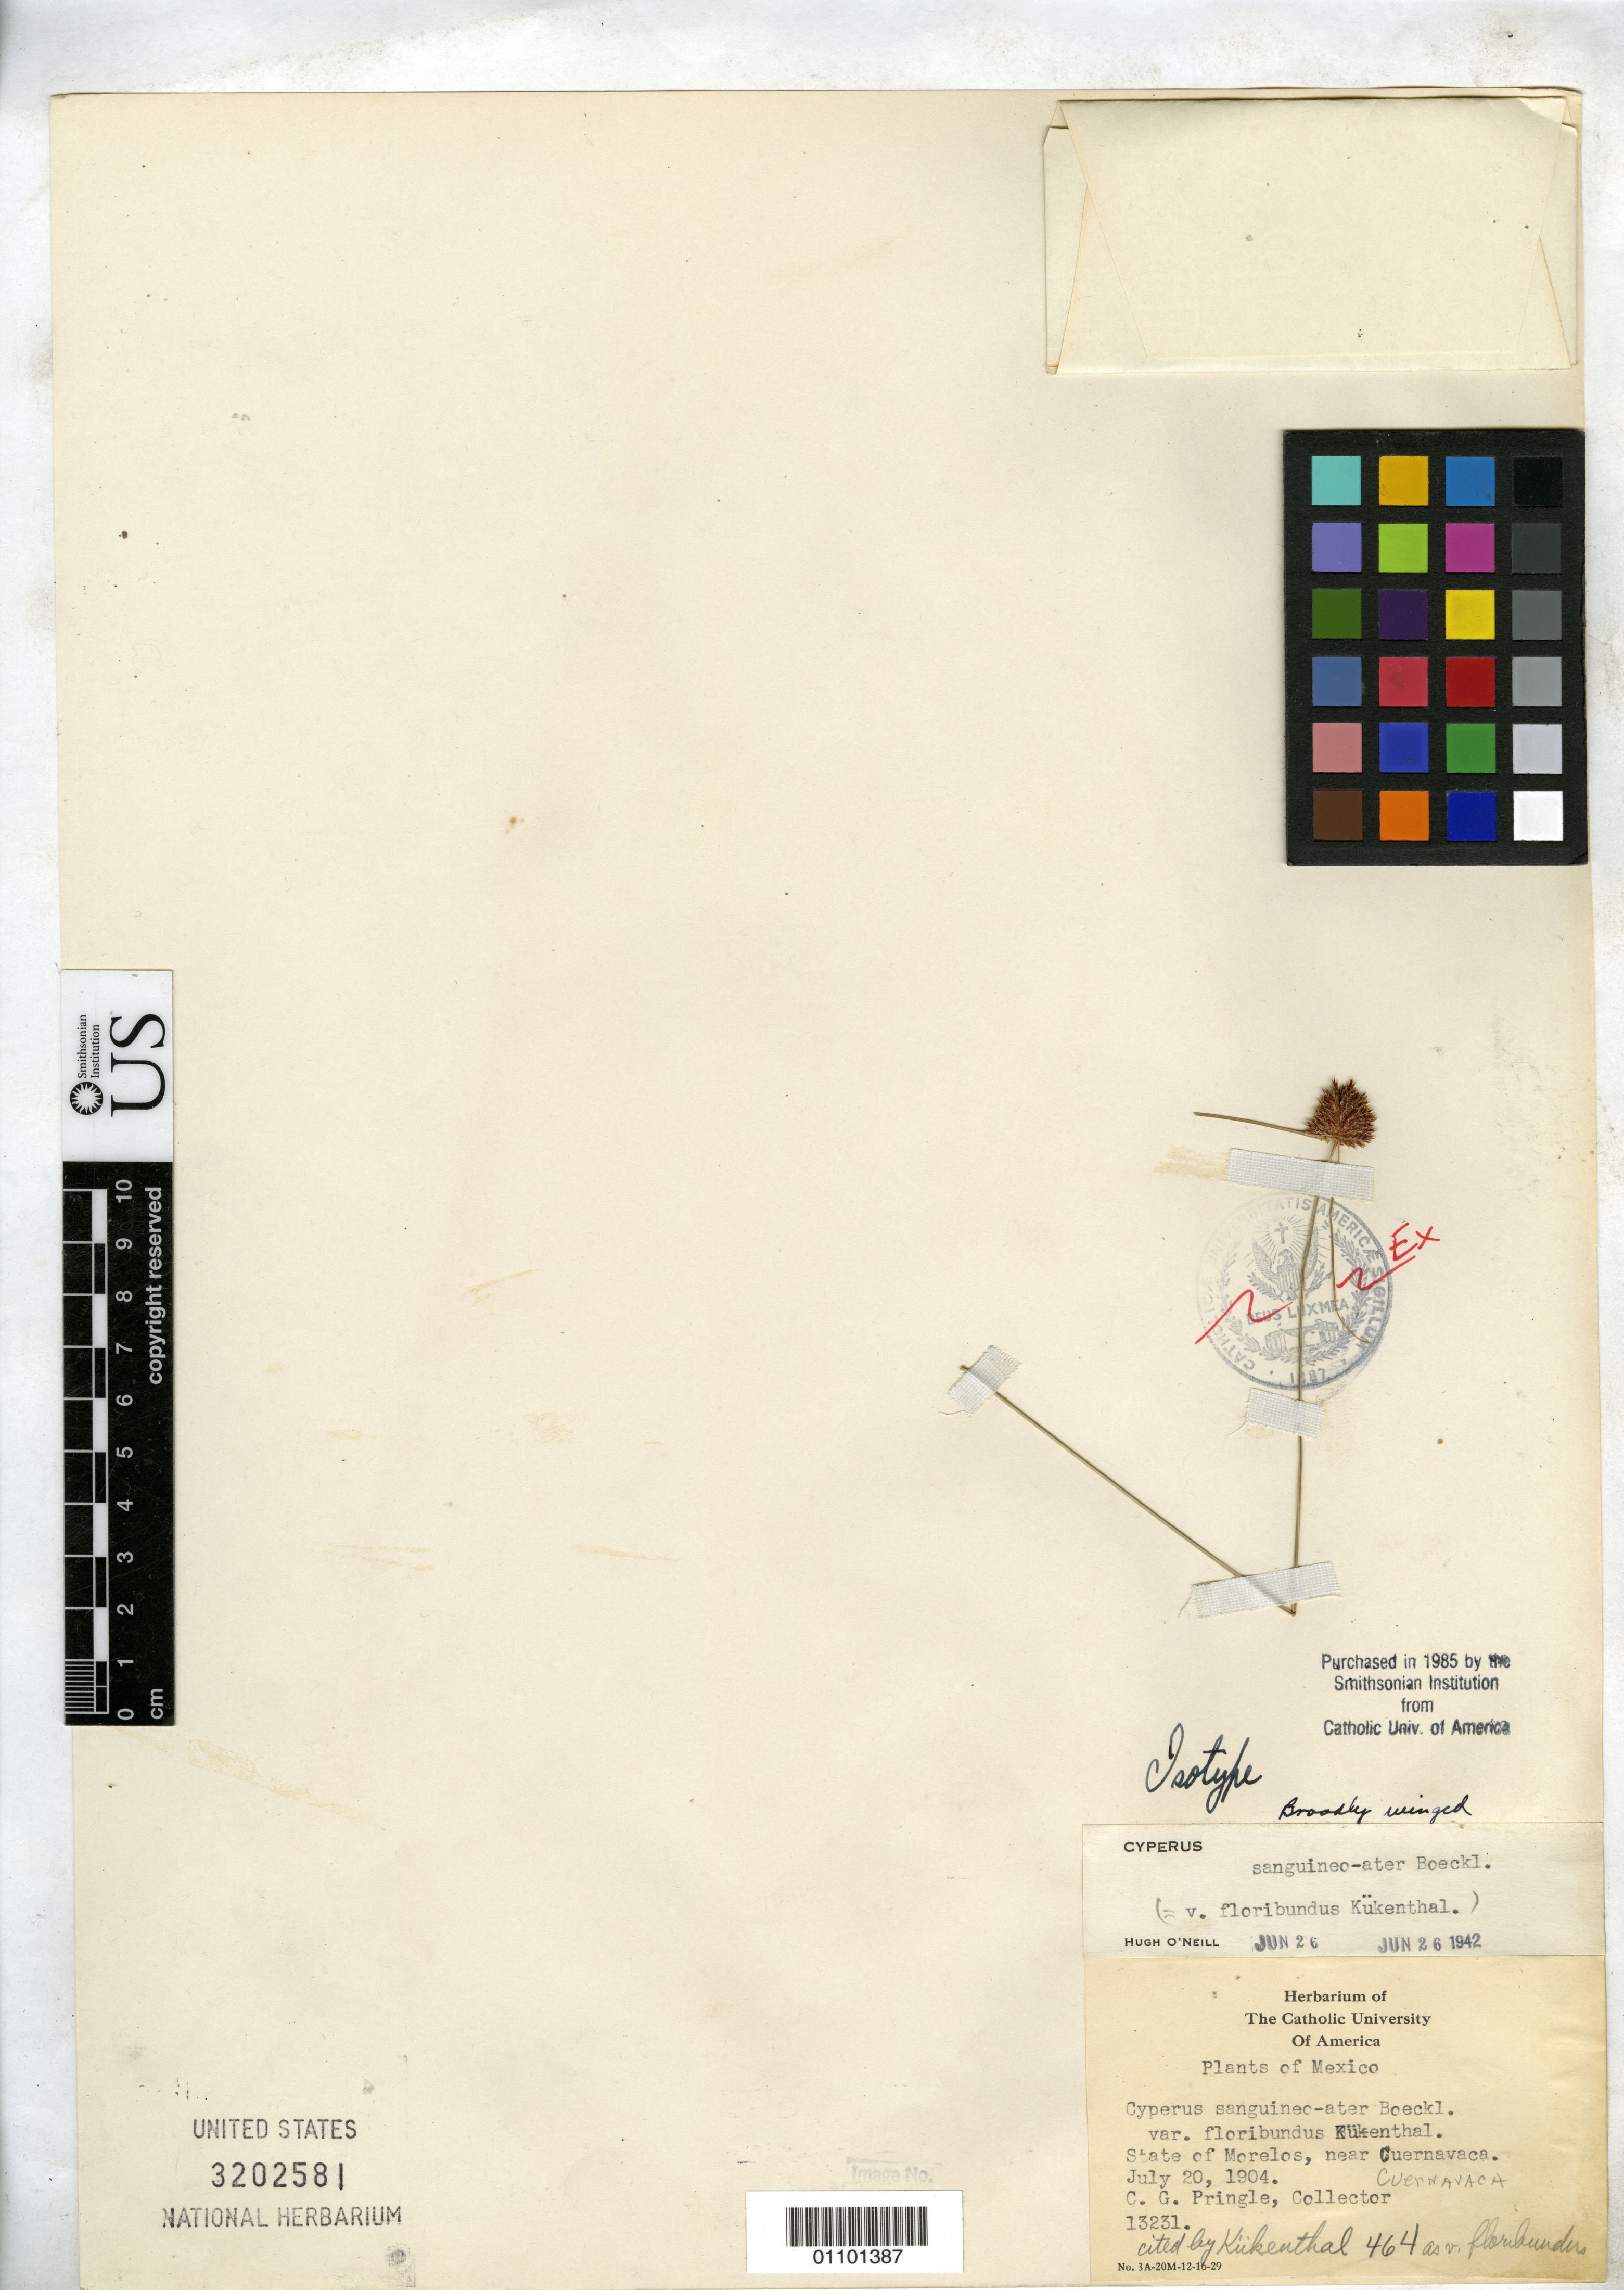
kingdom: Plantae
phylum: Tracheophyta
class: Liliopsida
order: Poales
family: Cyperaceae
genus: Cyperus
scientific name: Cyperus sanguineoater var. floribundus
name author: Kük.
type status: Isotype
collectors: C. G. Pringle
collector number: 13231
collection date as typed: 20 Jul 1904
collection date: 1904-07-20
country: Mexico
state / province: Morelos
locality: Near Cuernavaca.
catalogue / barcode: US 3202581